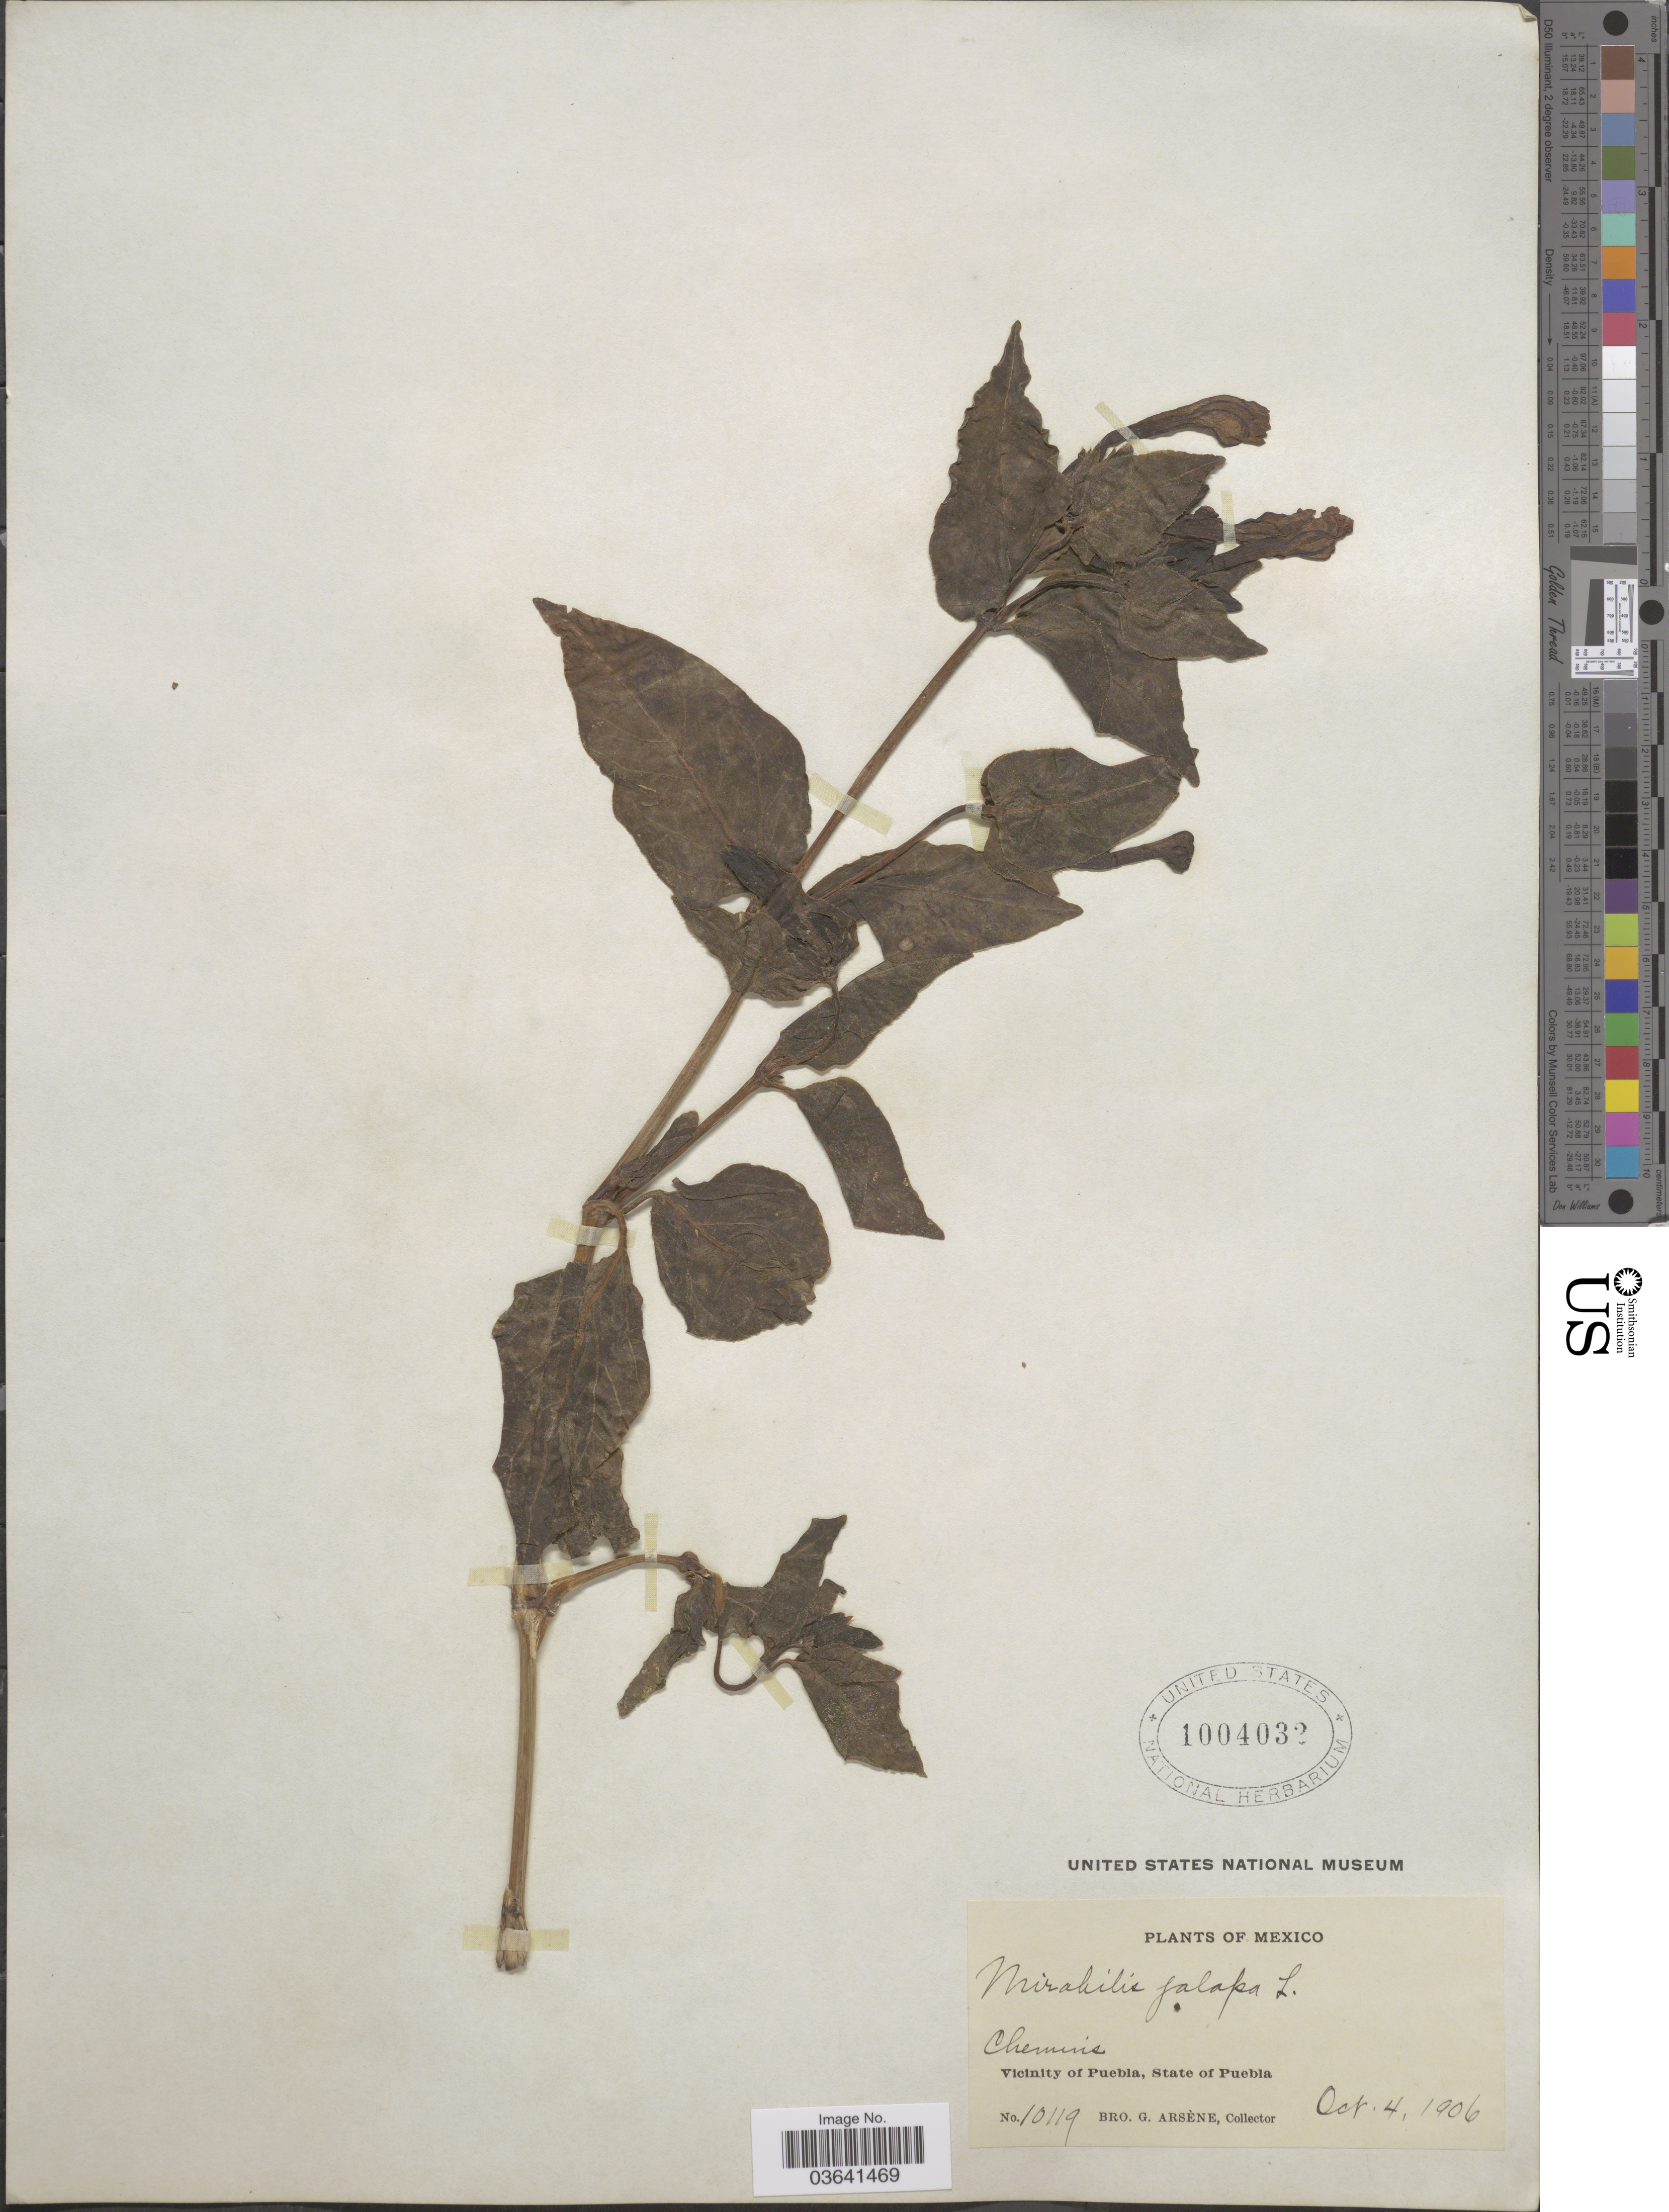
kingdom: Plantae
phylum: Tracheophyta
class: Magnoliopsida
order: Caryophyllales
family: Nyctaginaceae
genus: Mirabilis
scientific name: Mirabilis jalapa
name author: L.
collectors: Bro. G. Arsène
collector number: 10119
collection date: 1906-10-04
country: Mexico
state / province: Puebla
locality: Vicinity of Puebla.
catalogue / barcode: US 1004032